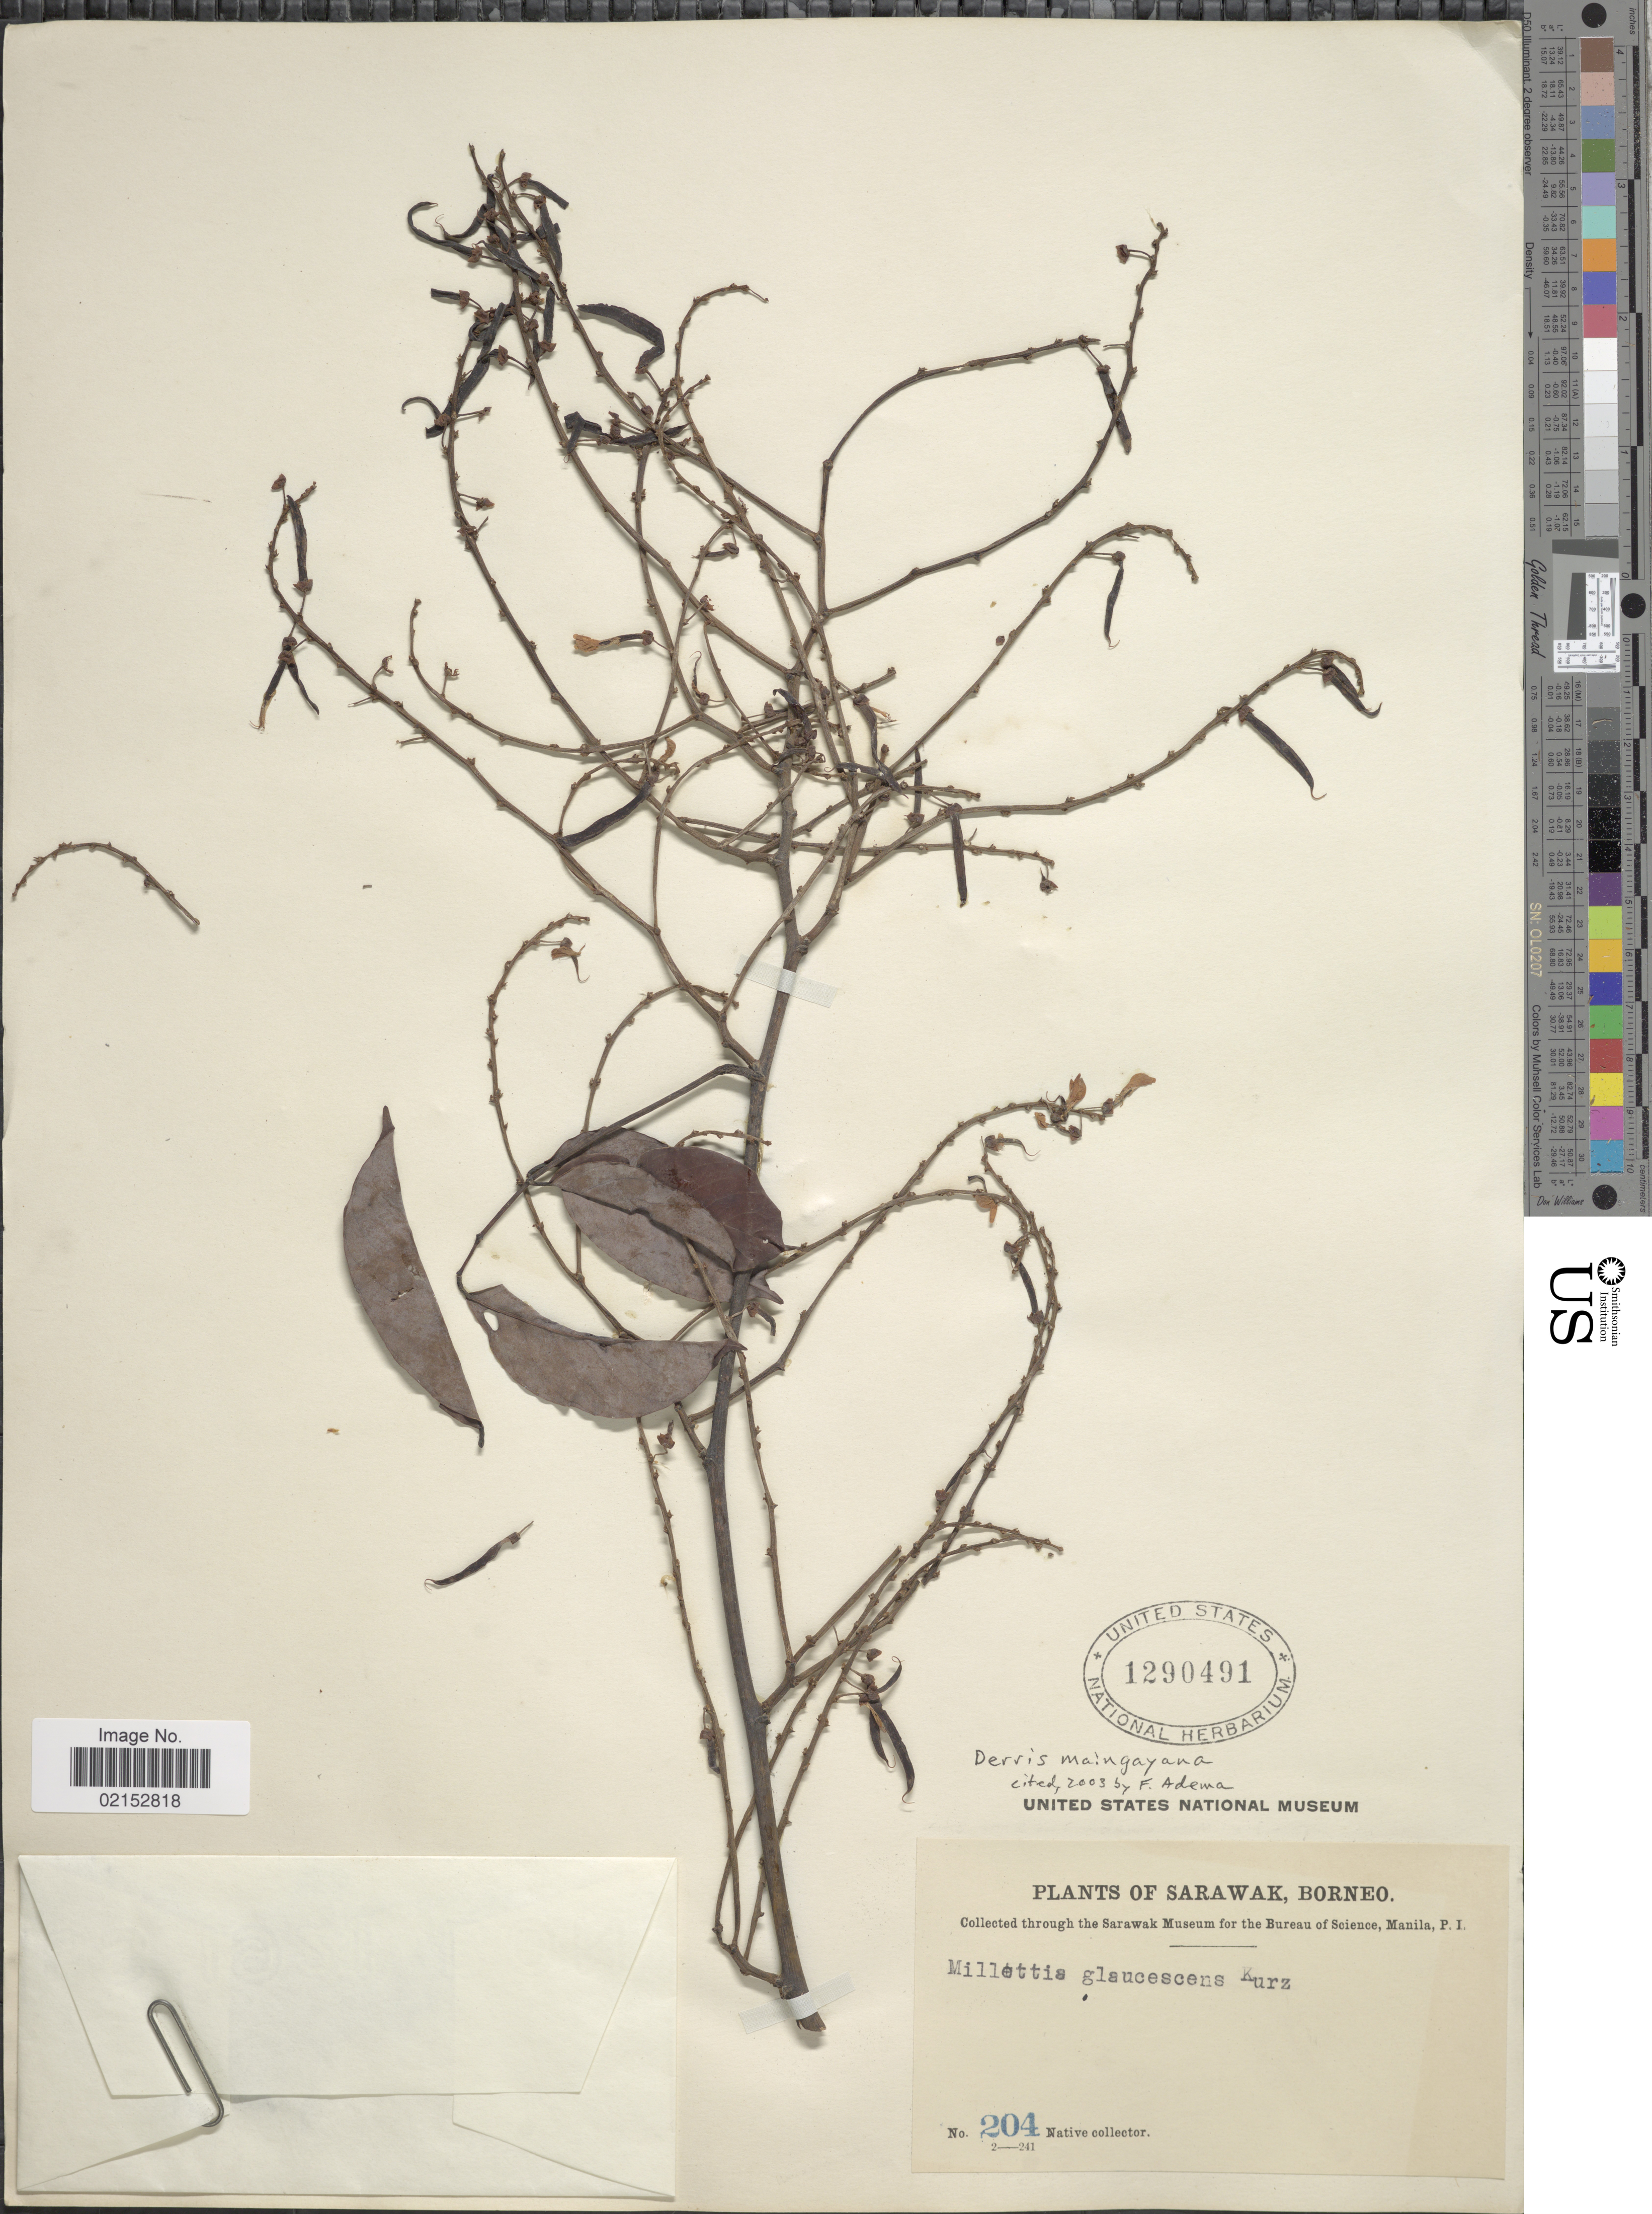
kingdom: Plantae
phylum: Tracheophyta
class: Magnoliopsida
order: Fabales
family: Fabaceae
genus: Derris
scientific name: Derris maingayana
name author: Baker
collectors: Native collector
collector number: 204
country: Malaysia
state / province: Sarawak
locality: Borneo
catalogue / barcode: US 1290491